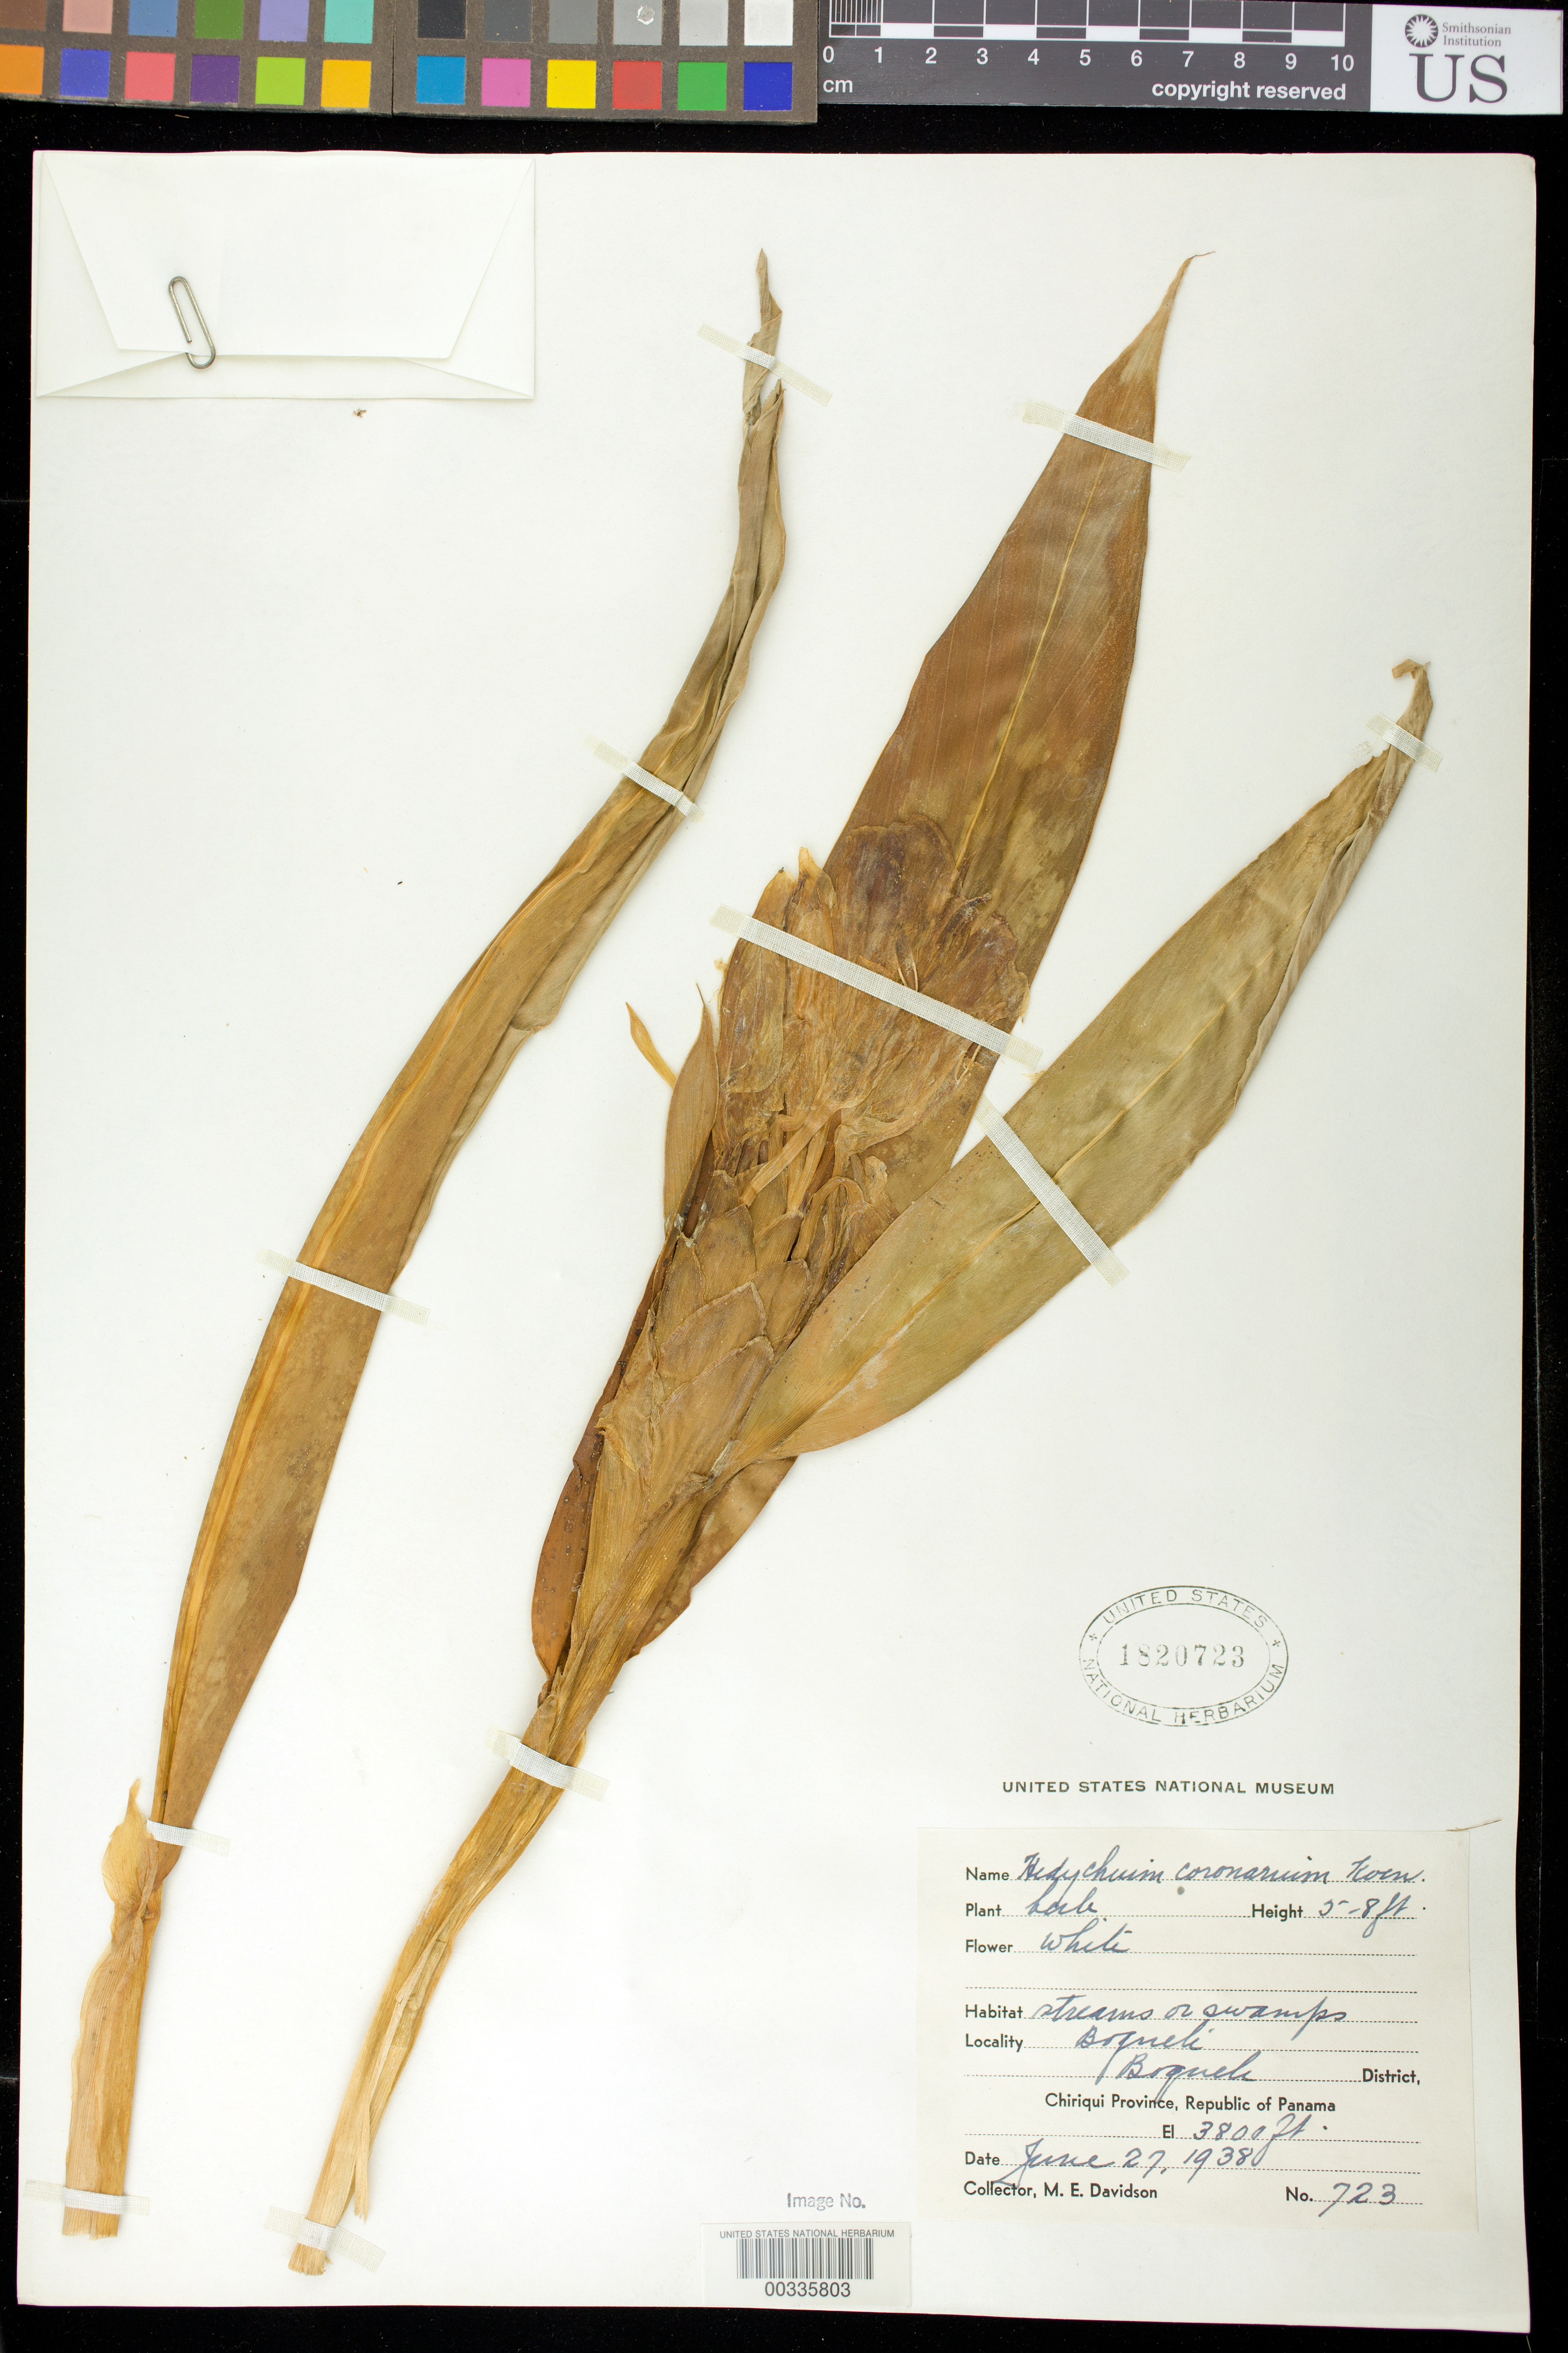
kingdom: Plantae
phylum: Tracheophyta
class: Liliopsida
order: Zingiberales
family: Zingiberaceae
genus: Hedychium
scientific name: Hedychium coronarium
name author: J. Koenig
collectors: M. Davidson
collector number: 723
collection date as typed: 27 Jun 1938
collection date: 1938-06-27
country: Panama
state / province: Chiriquí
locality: Boquete, Boquete Dist.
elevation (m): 1158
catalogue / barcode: US 1820723